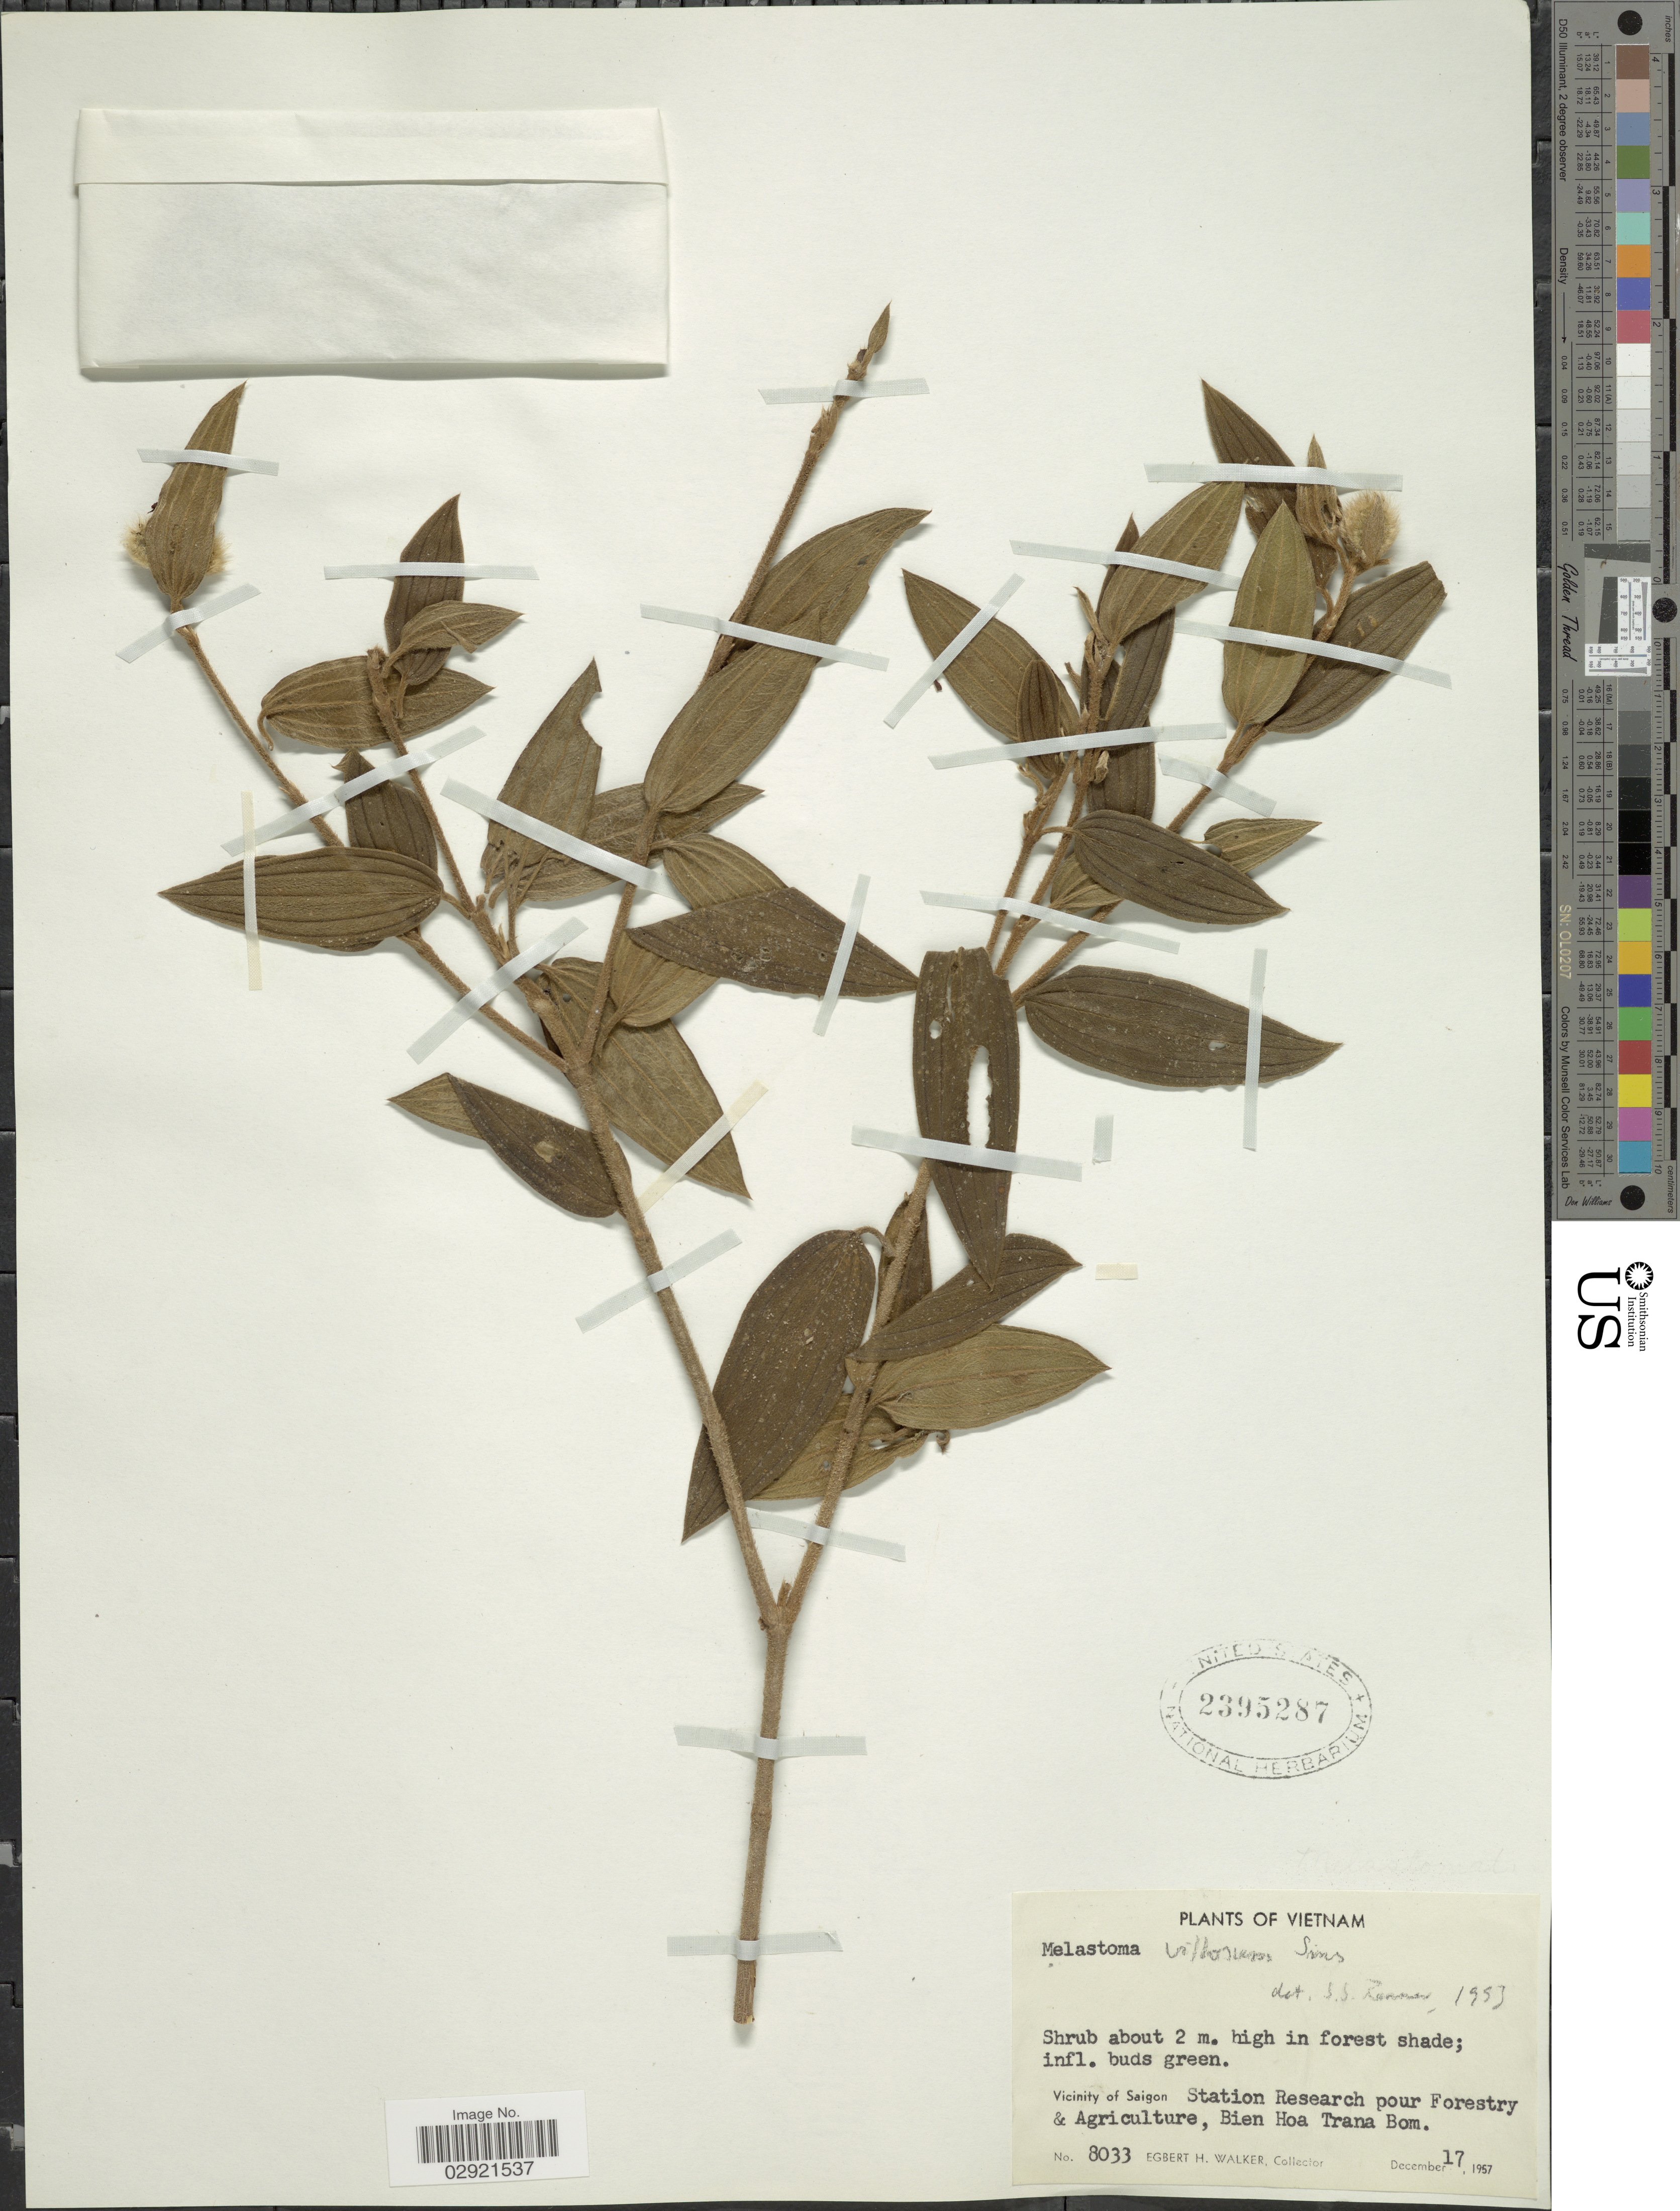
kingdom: Plantae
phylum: Tracheophyta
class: Magnoliopsida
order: Myrtales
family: Melastomataceae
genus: Melastoma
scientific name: Melastoma saigonense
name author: (Kuntze) Merr.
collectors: E. H. Walker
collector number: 8033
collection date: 1957-12-17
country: Vietnam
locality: Vicinity of Saigon. Station Research pour Forestry & Agriculture, Bien Hoa Trana Bom.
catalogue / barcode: US 2395287